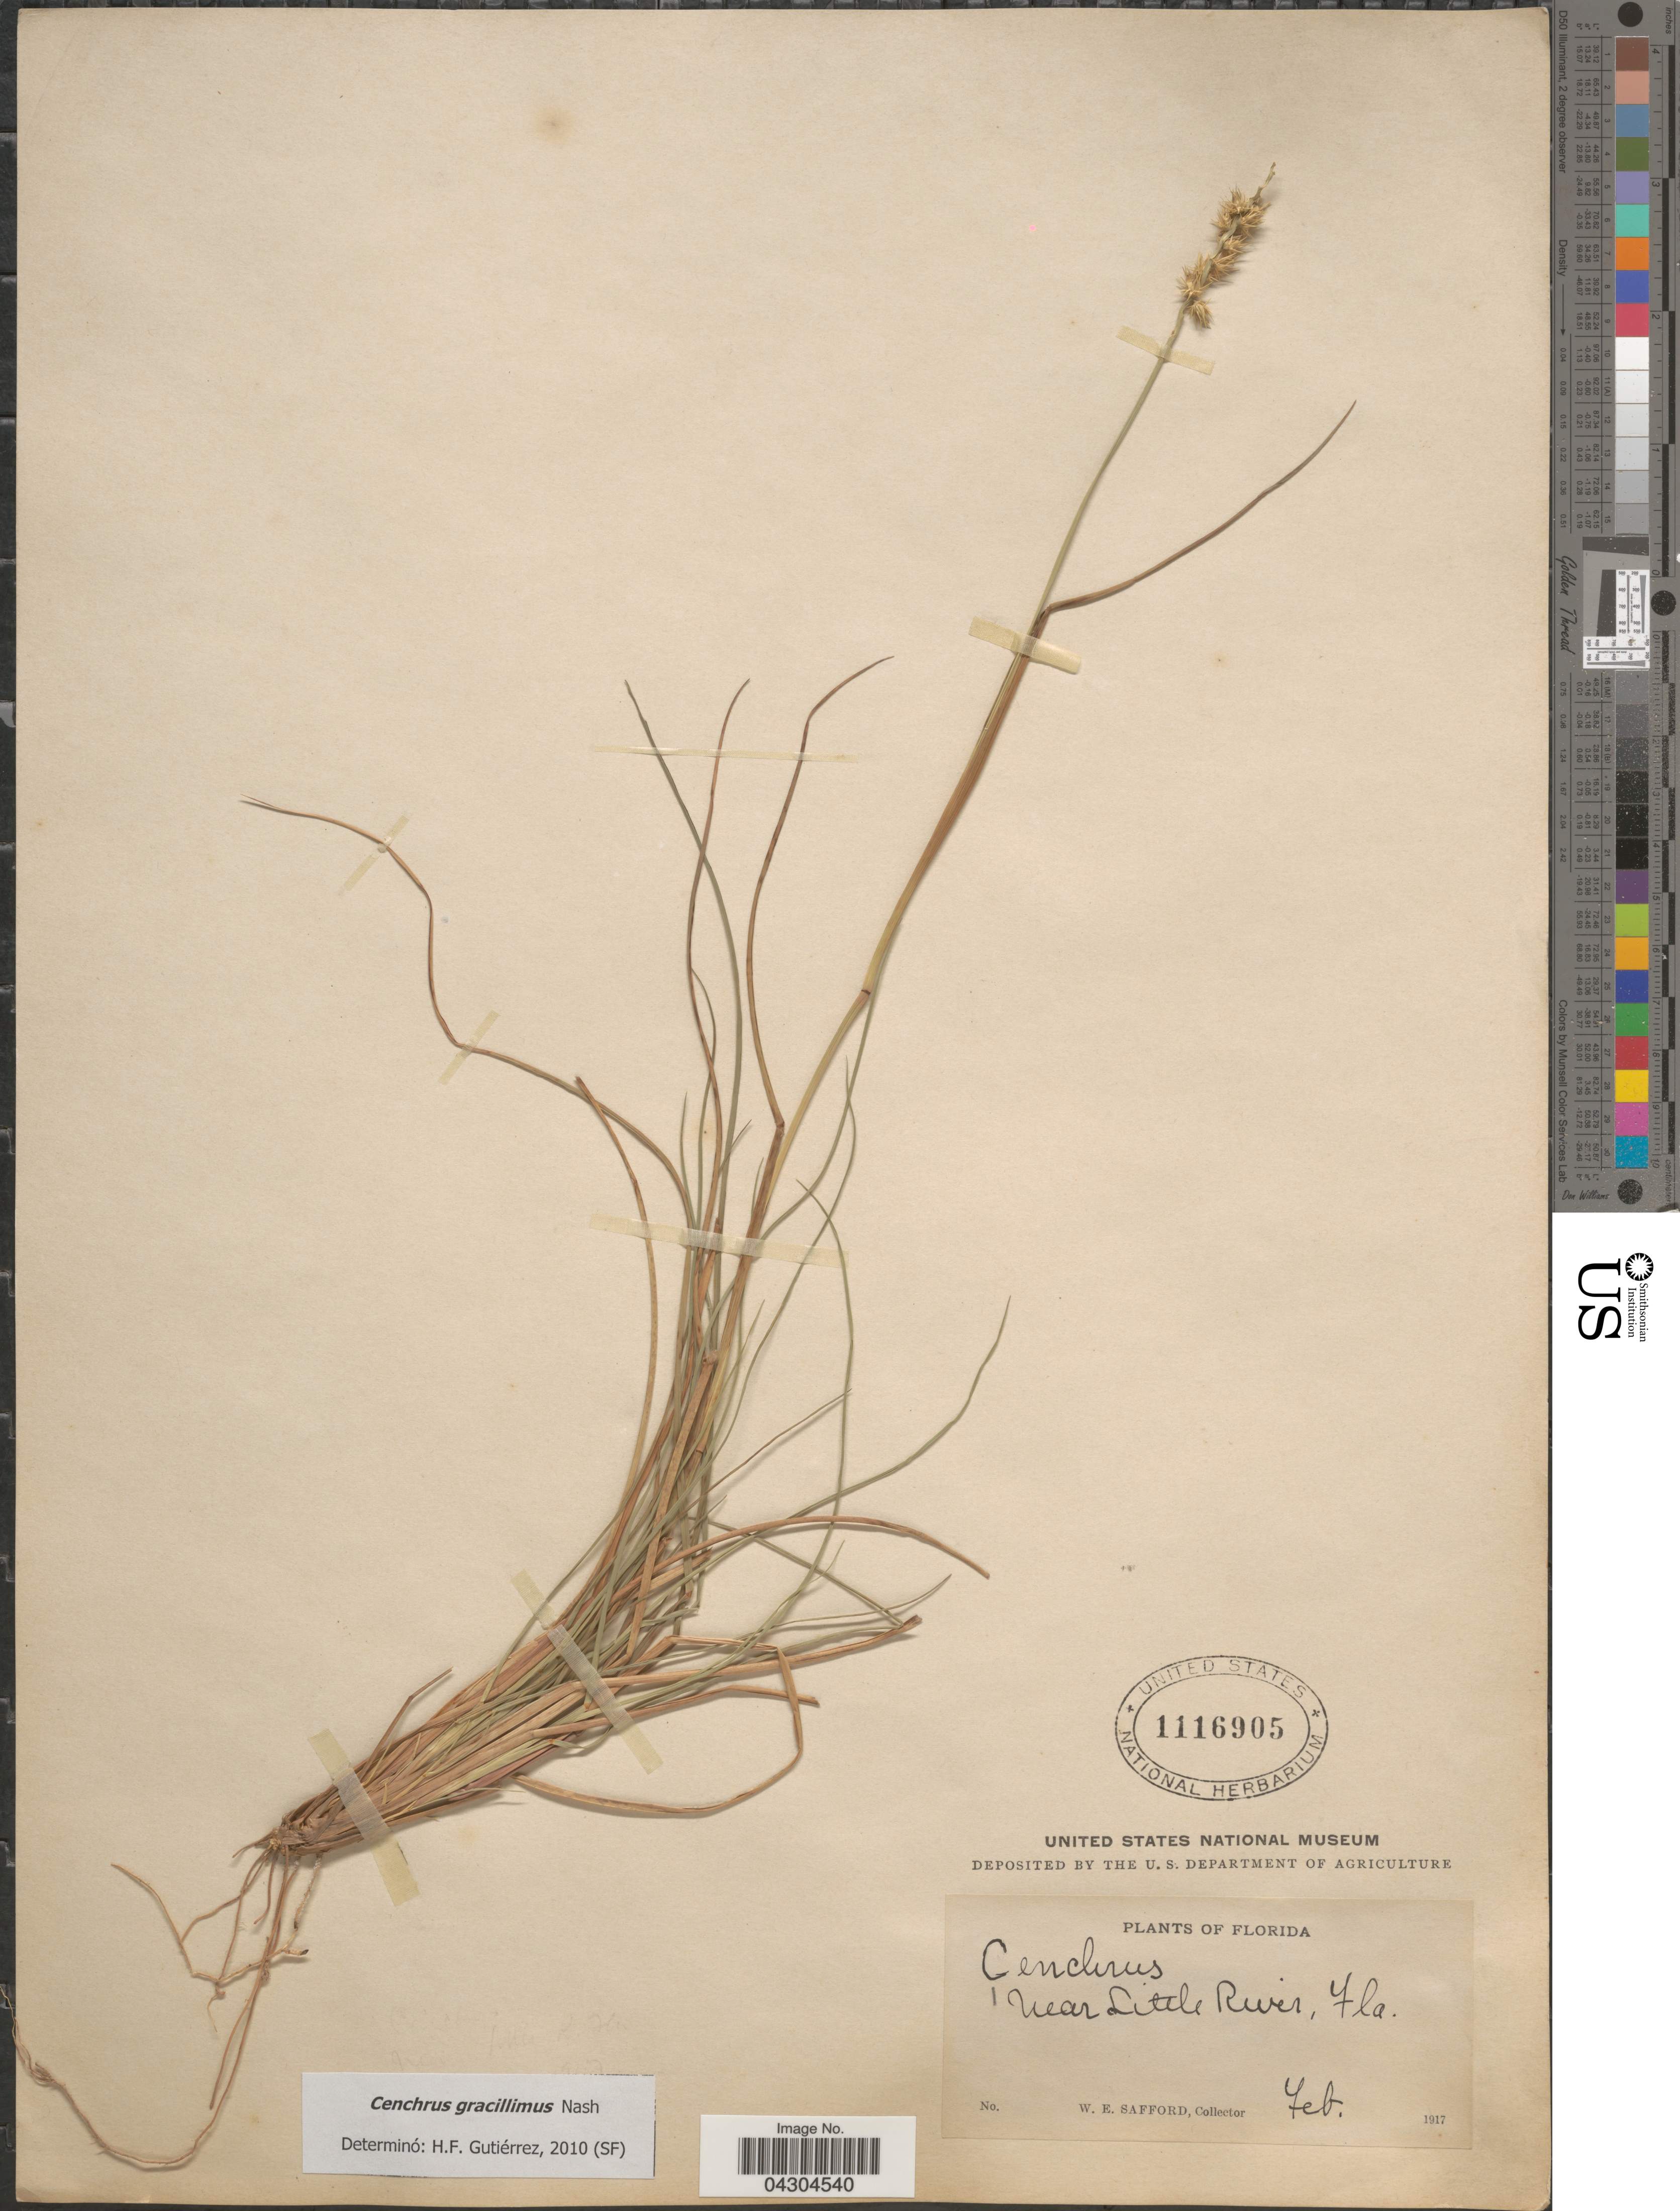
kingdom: Plantae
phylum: Tracheophyta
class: Liliopsida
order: Poales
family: Poaceae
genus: Cenchrus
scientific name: Cenchrus gracillimus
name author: Nash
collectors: W. E. Safford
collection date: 1917-02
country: United States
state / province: Florida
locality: Near Little River.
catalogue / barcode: US 1116905